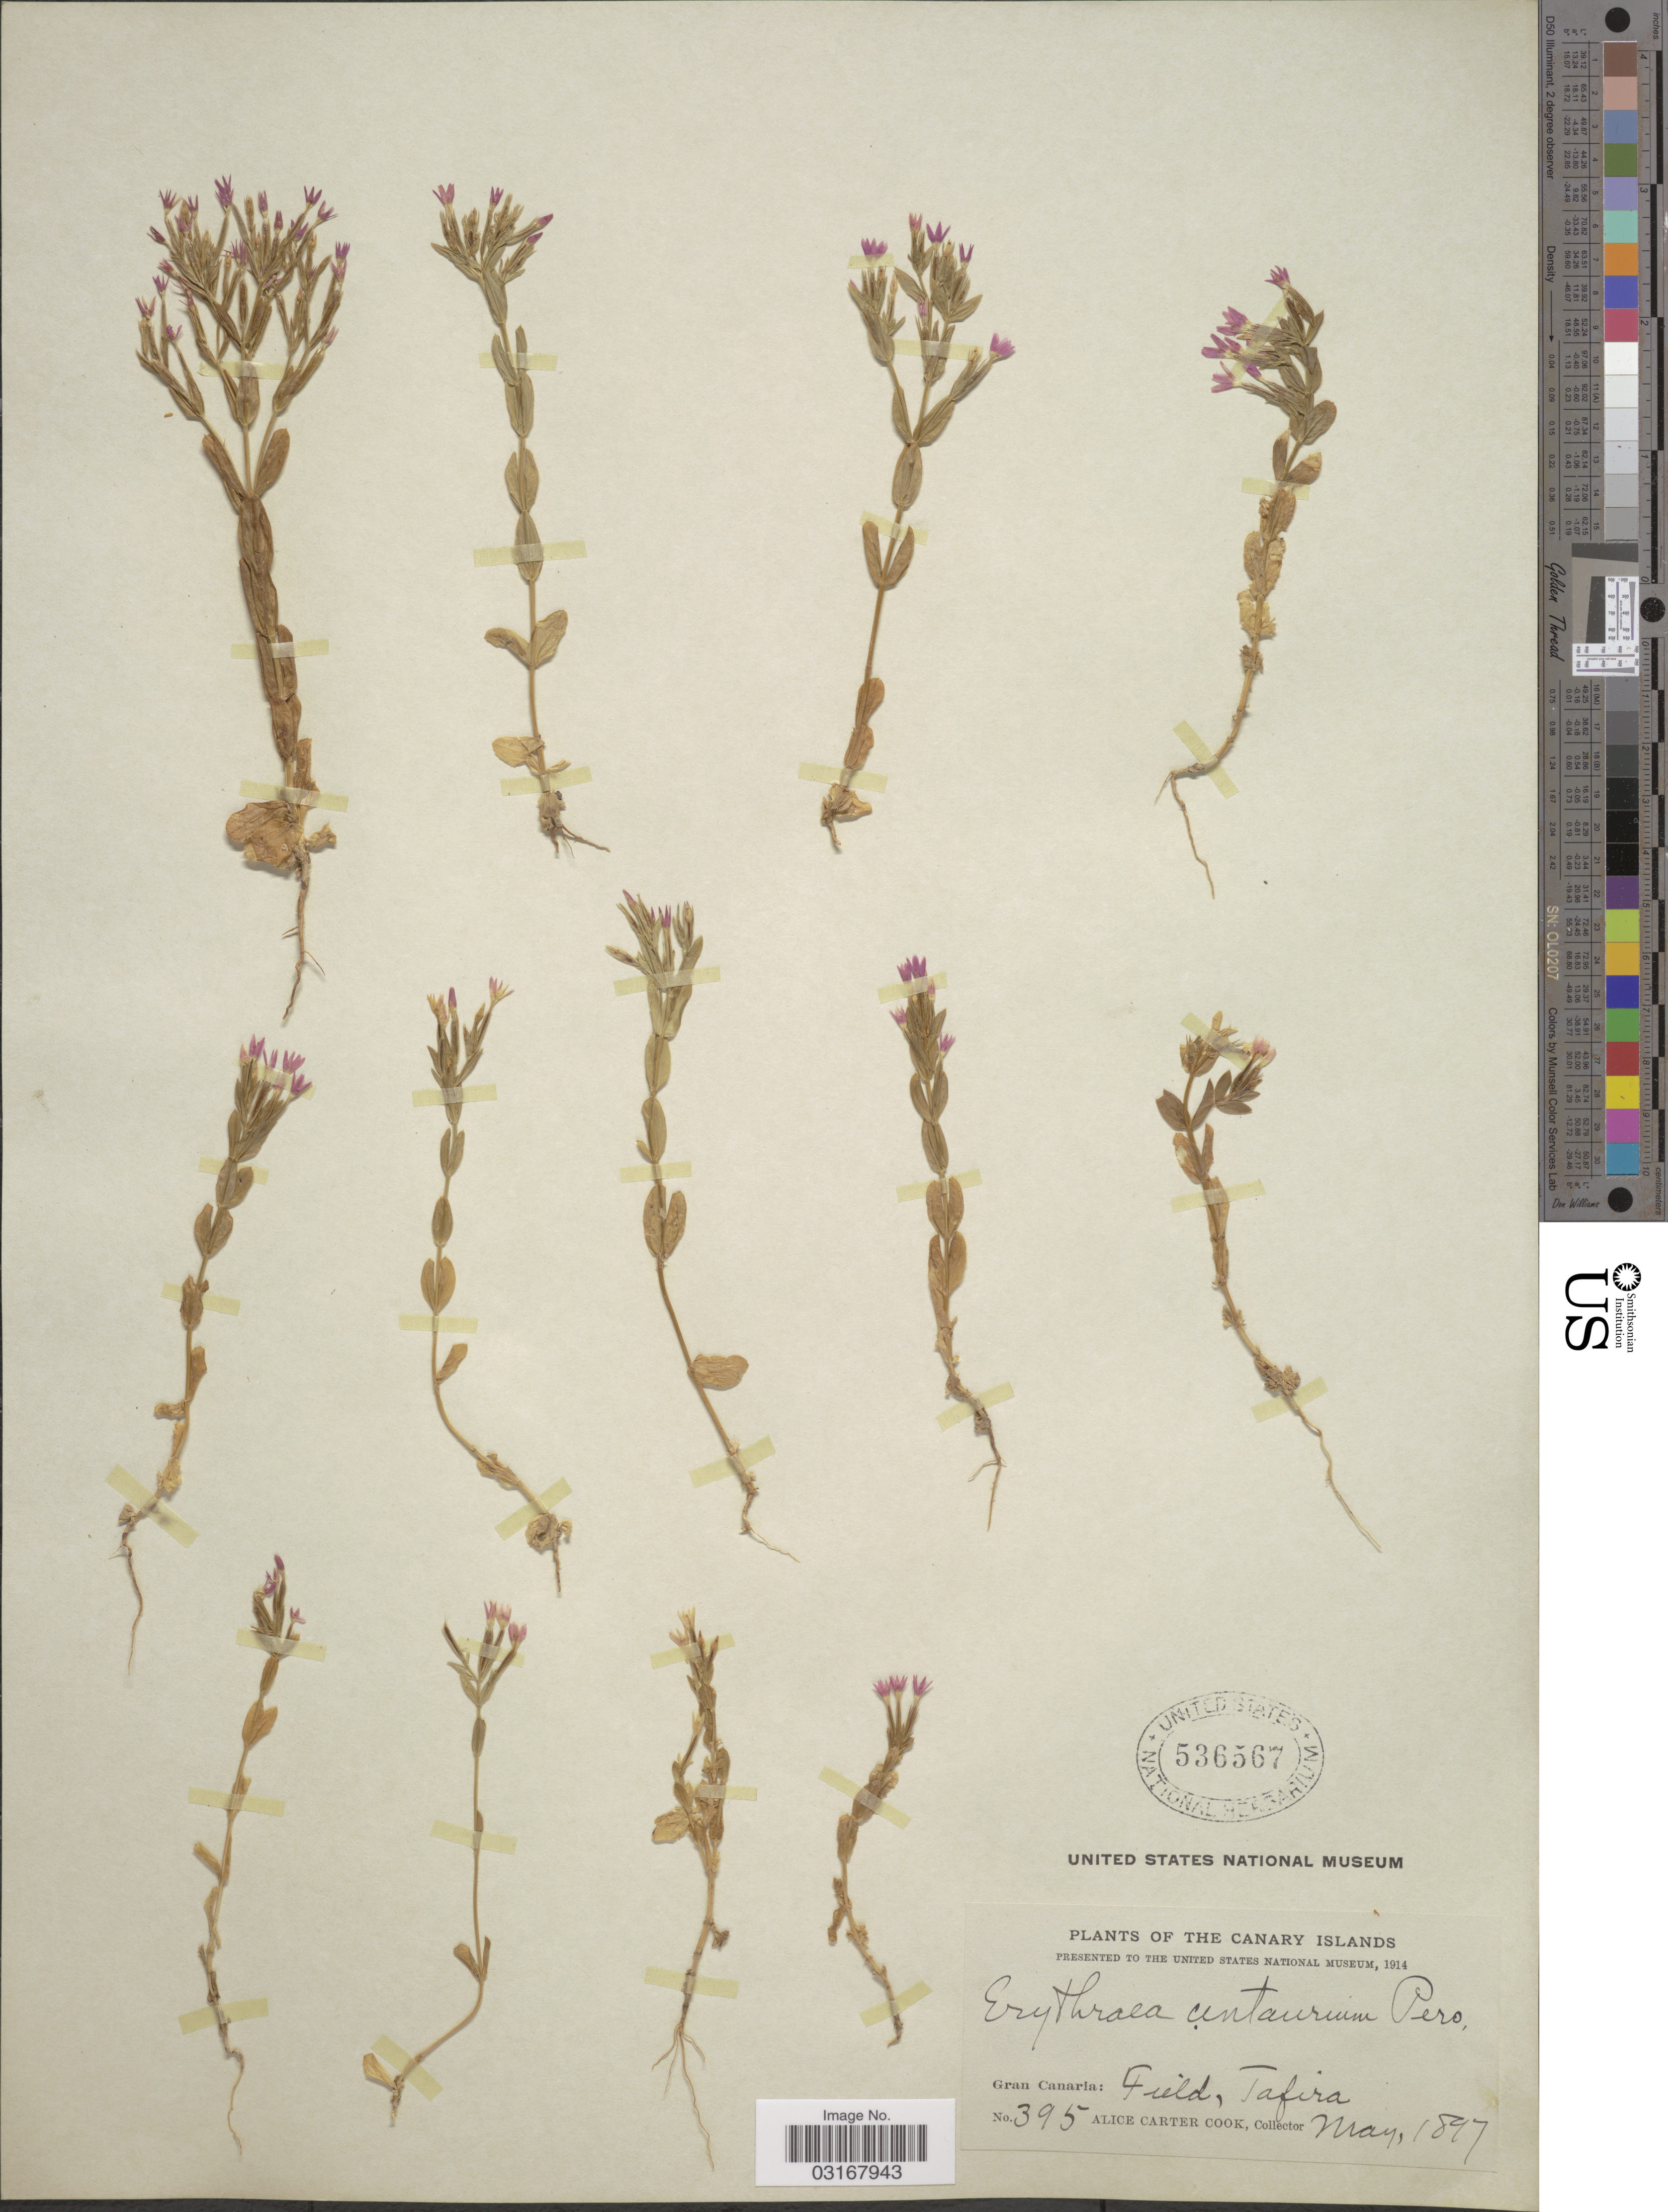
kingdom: Plantae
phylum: Tracheophyta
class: Magnoliopsida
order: Gentianales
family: Gentianaceae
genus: Centaurium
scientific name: Centaurium centaurium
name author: (L.) W. Wight ex Piper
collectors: Alice C. Cook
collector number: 395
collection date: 1897-05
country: Spain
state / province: Canarias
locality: Canary Islands. Gran Canaria: Field, Tafira.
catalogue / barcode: US 536567